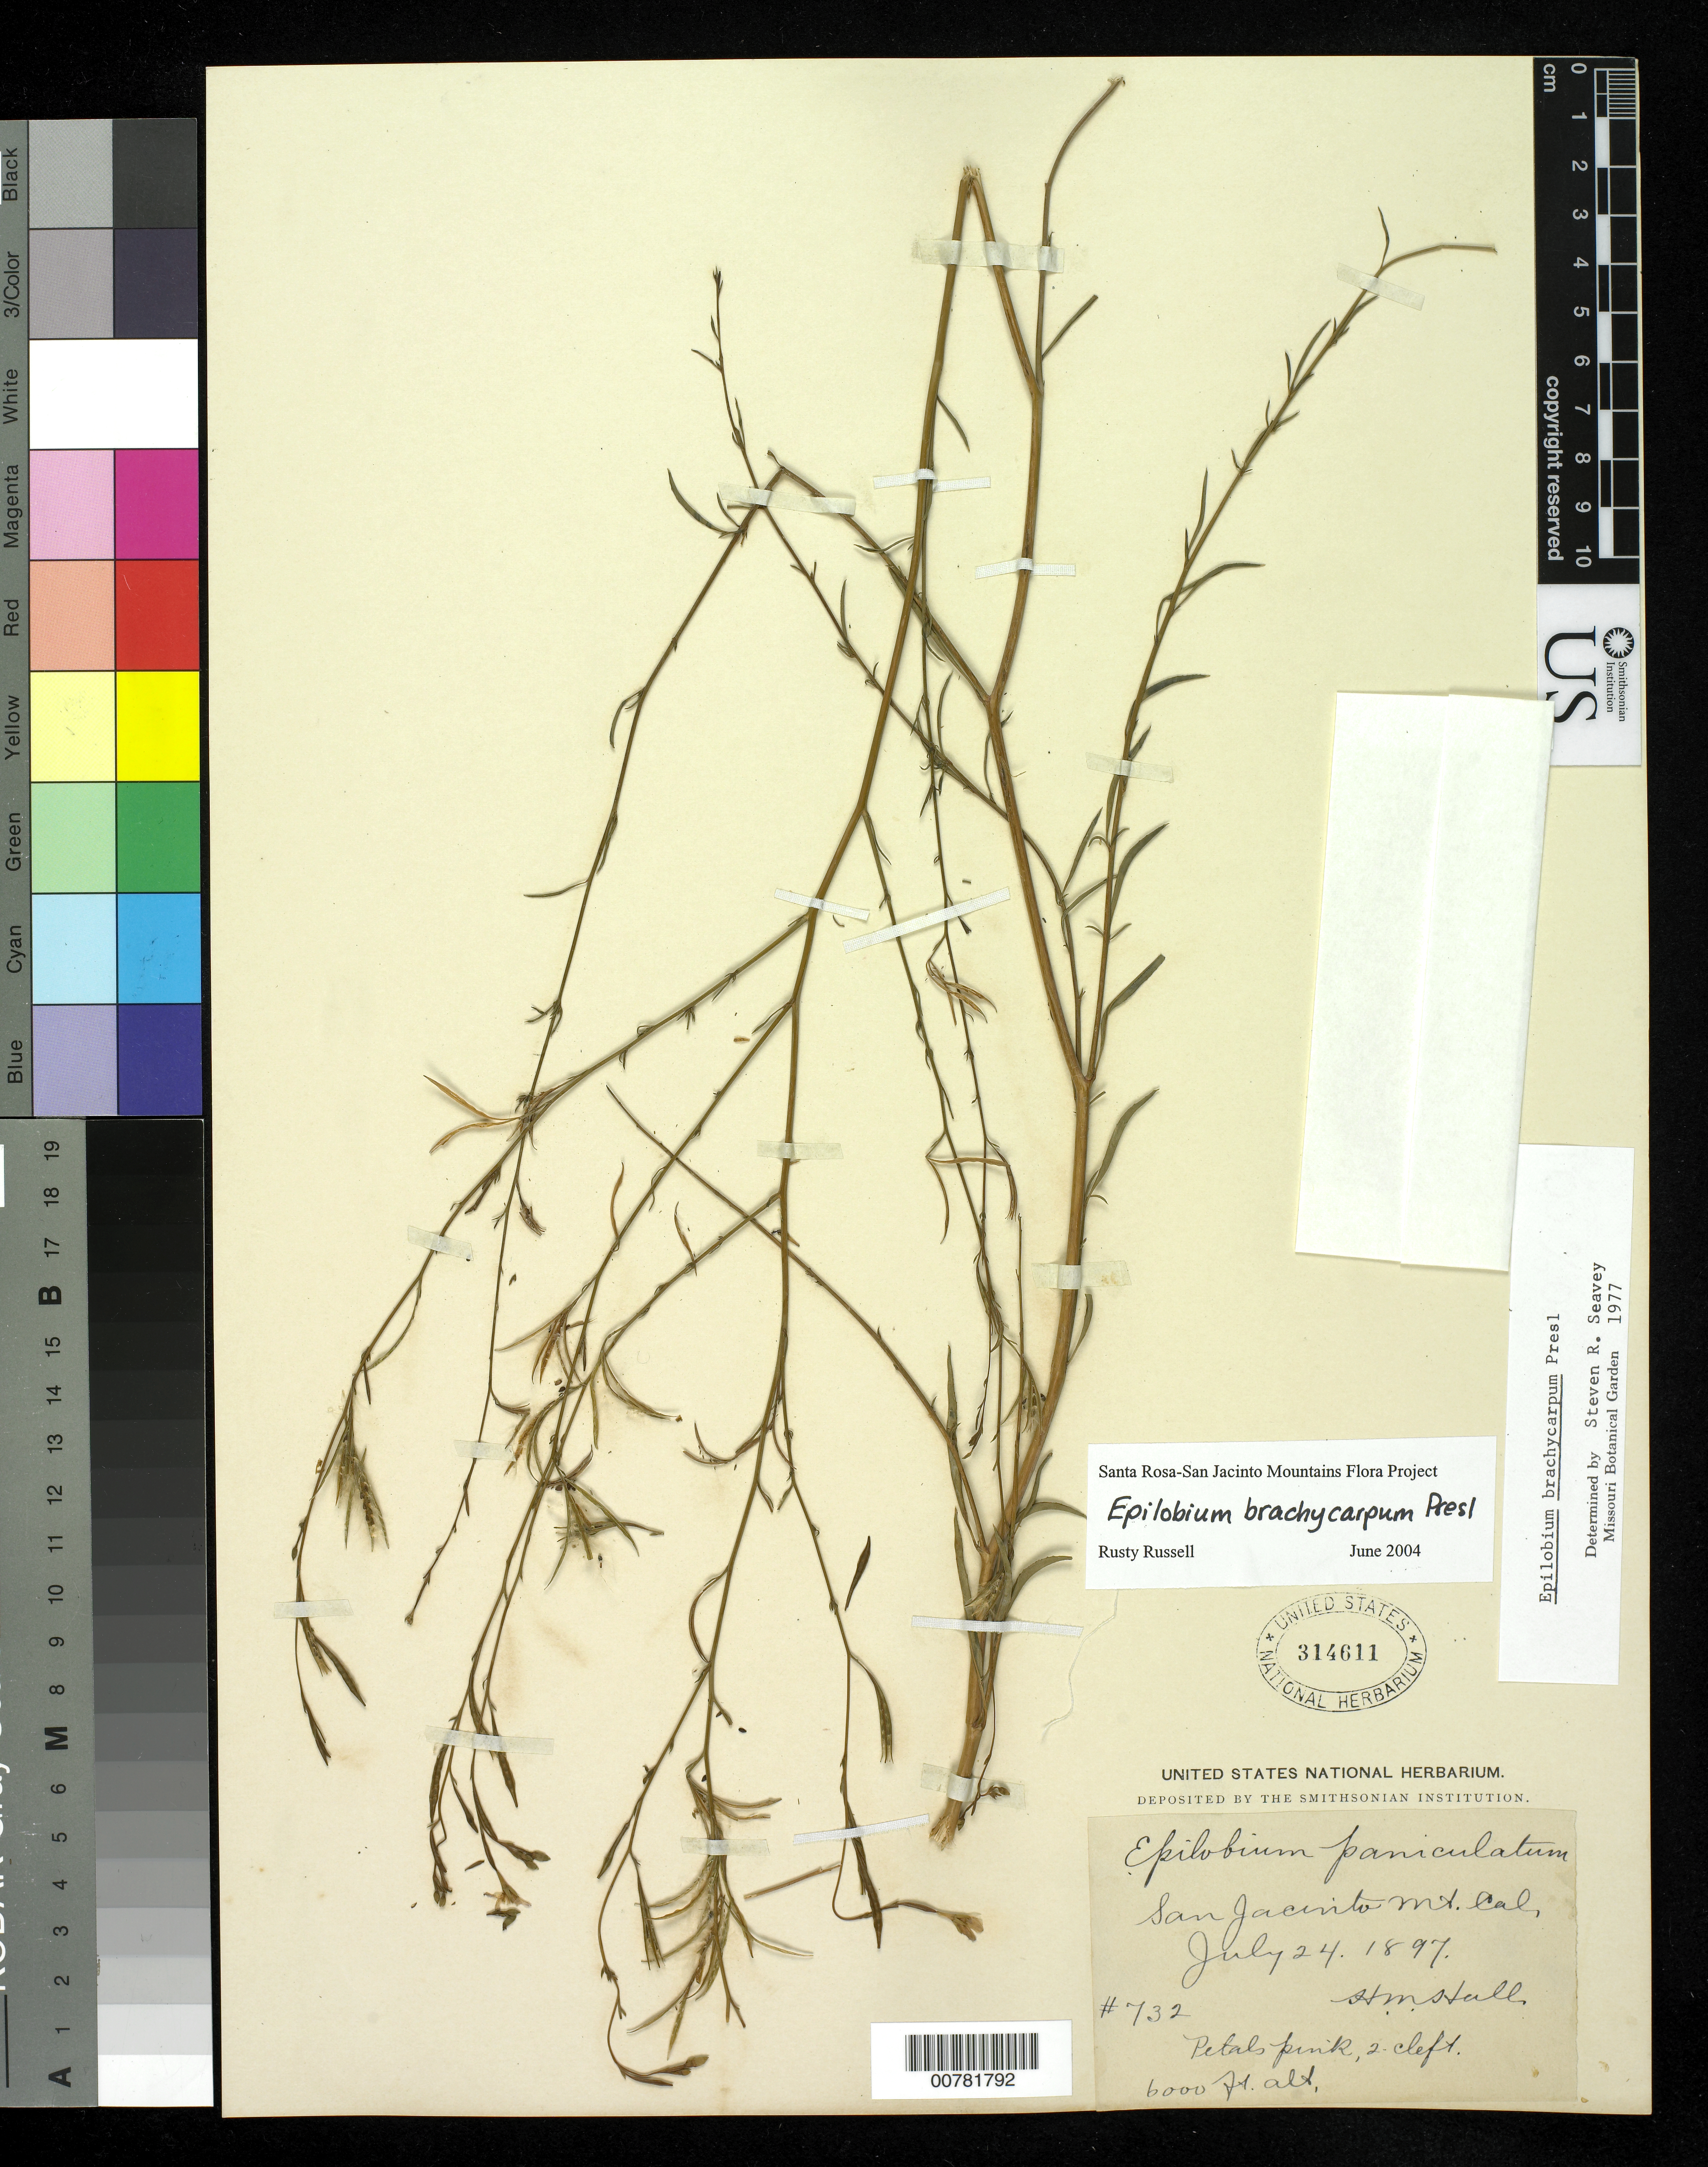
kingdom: Plantae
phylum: Tracheophyta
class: Magnoliopsida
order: Myrtales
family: Onagraceae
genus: Epilobium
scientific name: Epilobium brachycarpum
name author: C. Presl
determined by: Russell, George F., (UNITED STATES)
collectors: H. M. Hall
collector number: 732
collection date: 1897-07-24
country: United States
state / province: California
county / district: Riverside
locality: San Jacinto Mt. Cal.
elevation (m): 1829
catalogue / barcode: US 314611